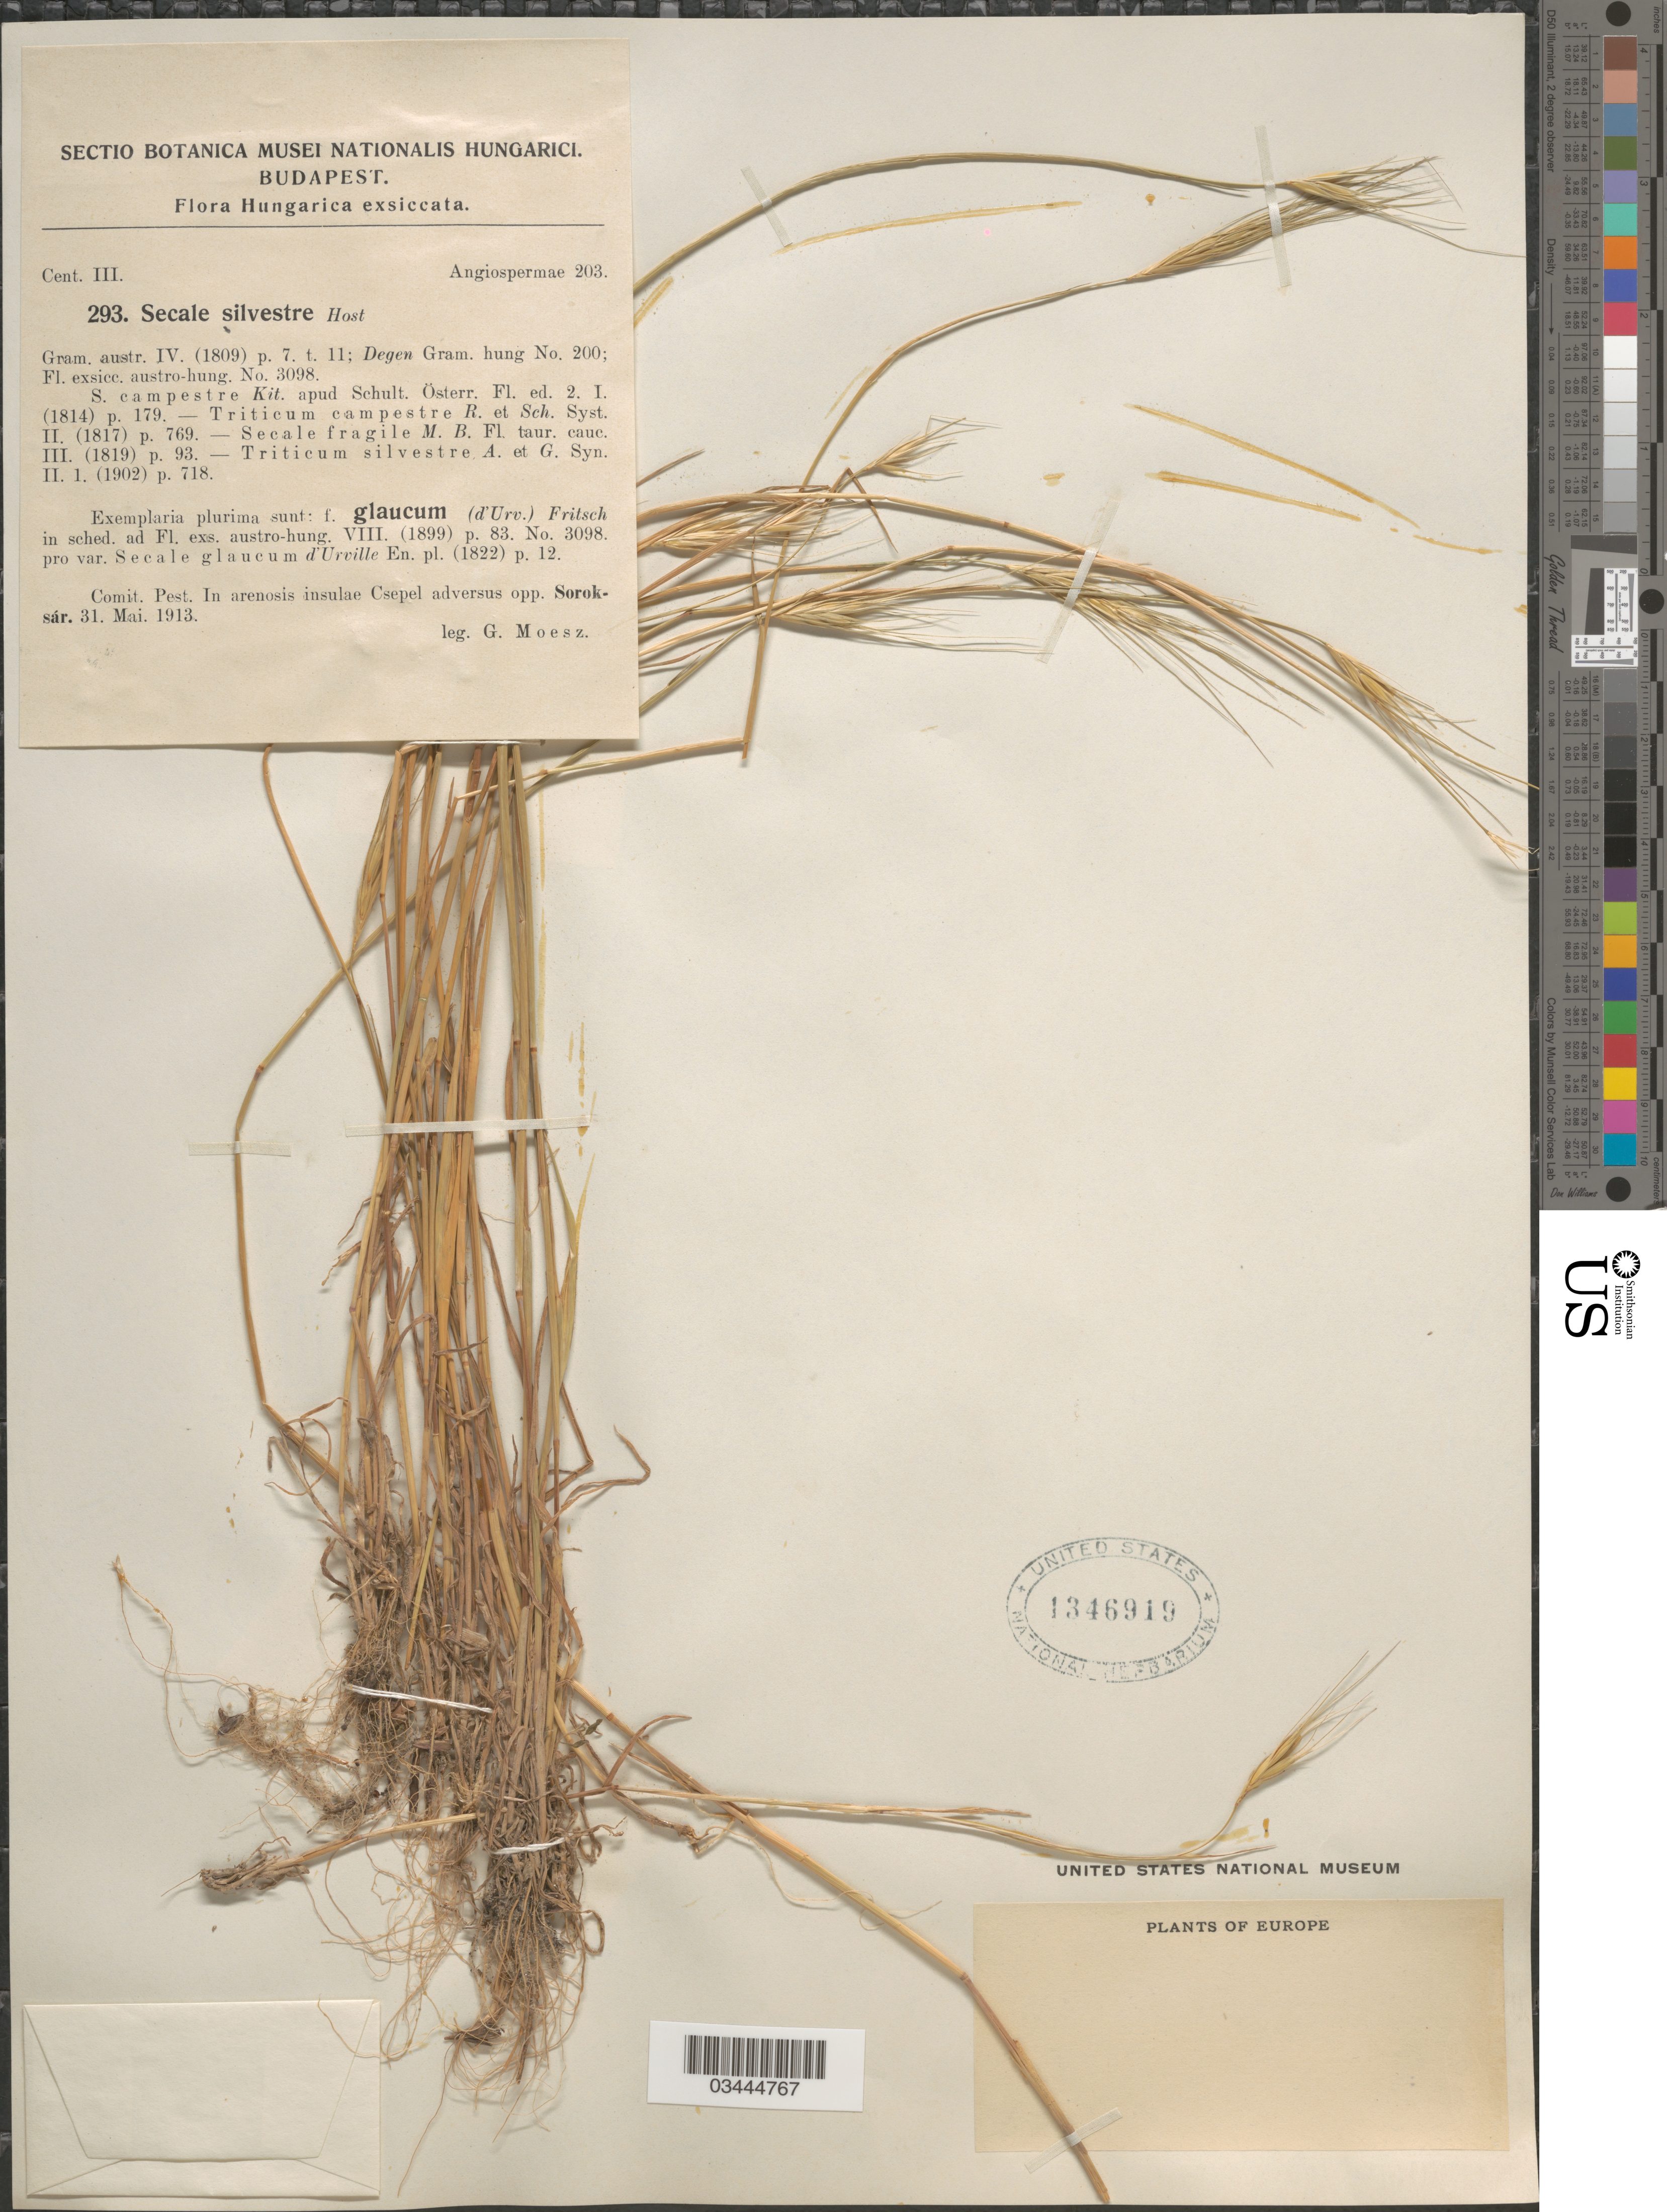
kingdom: Plantae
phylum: Tracheophyta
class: Liliopsida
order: Poales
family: Poaceae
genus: Secale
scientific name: Secale sylvestre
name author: Host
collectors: G. Moesz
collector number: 293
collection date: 1913-05-31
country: Hungary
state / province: Pest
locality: Hungarica. Comit. Pest. In arenosis insulae Csepel adversus opp. Soroksár.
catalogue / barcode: US 1346919